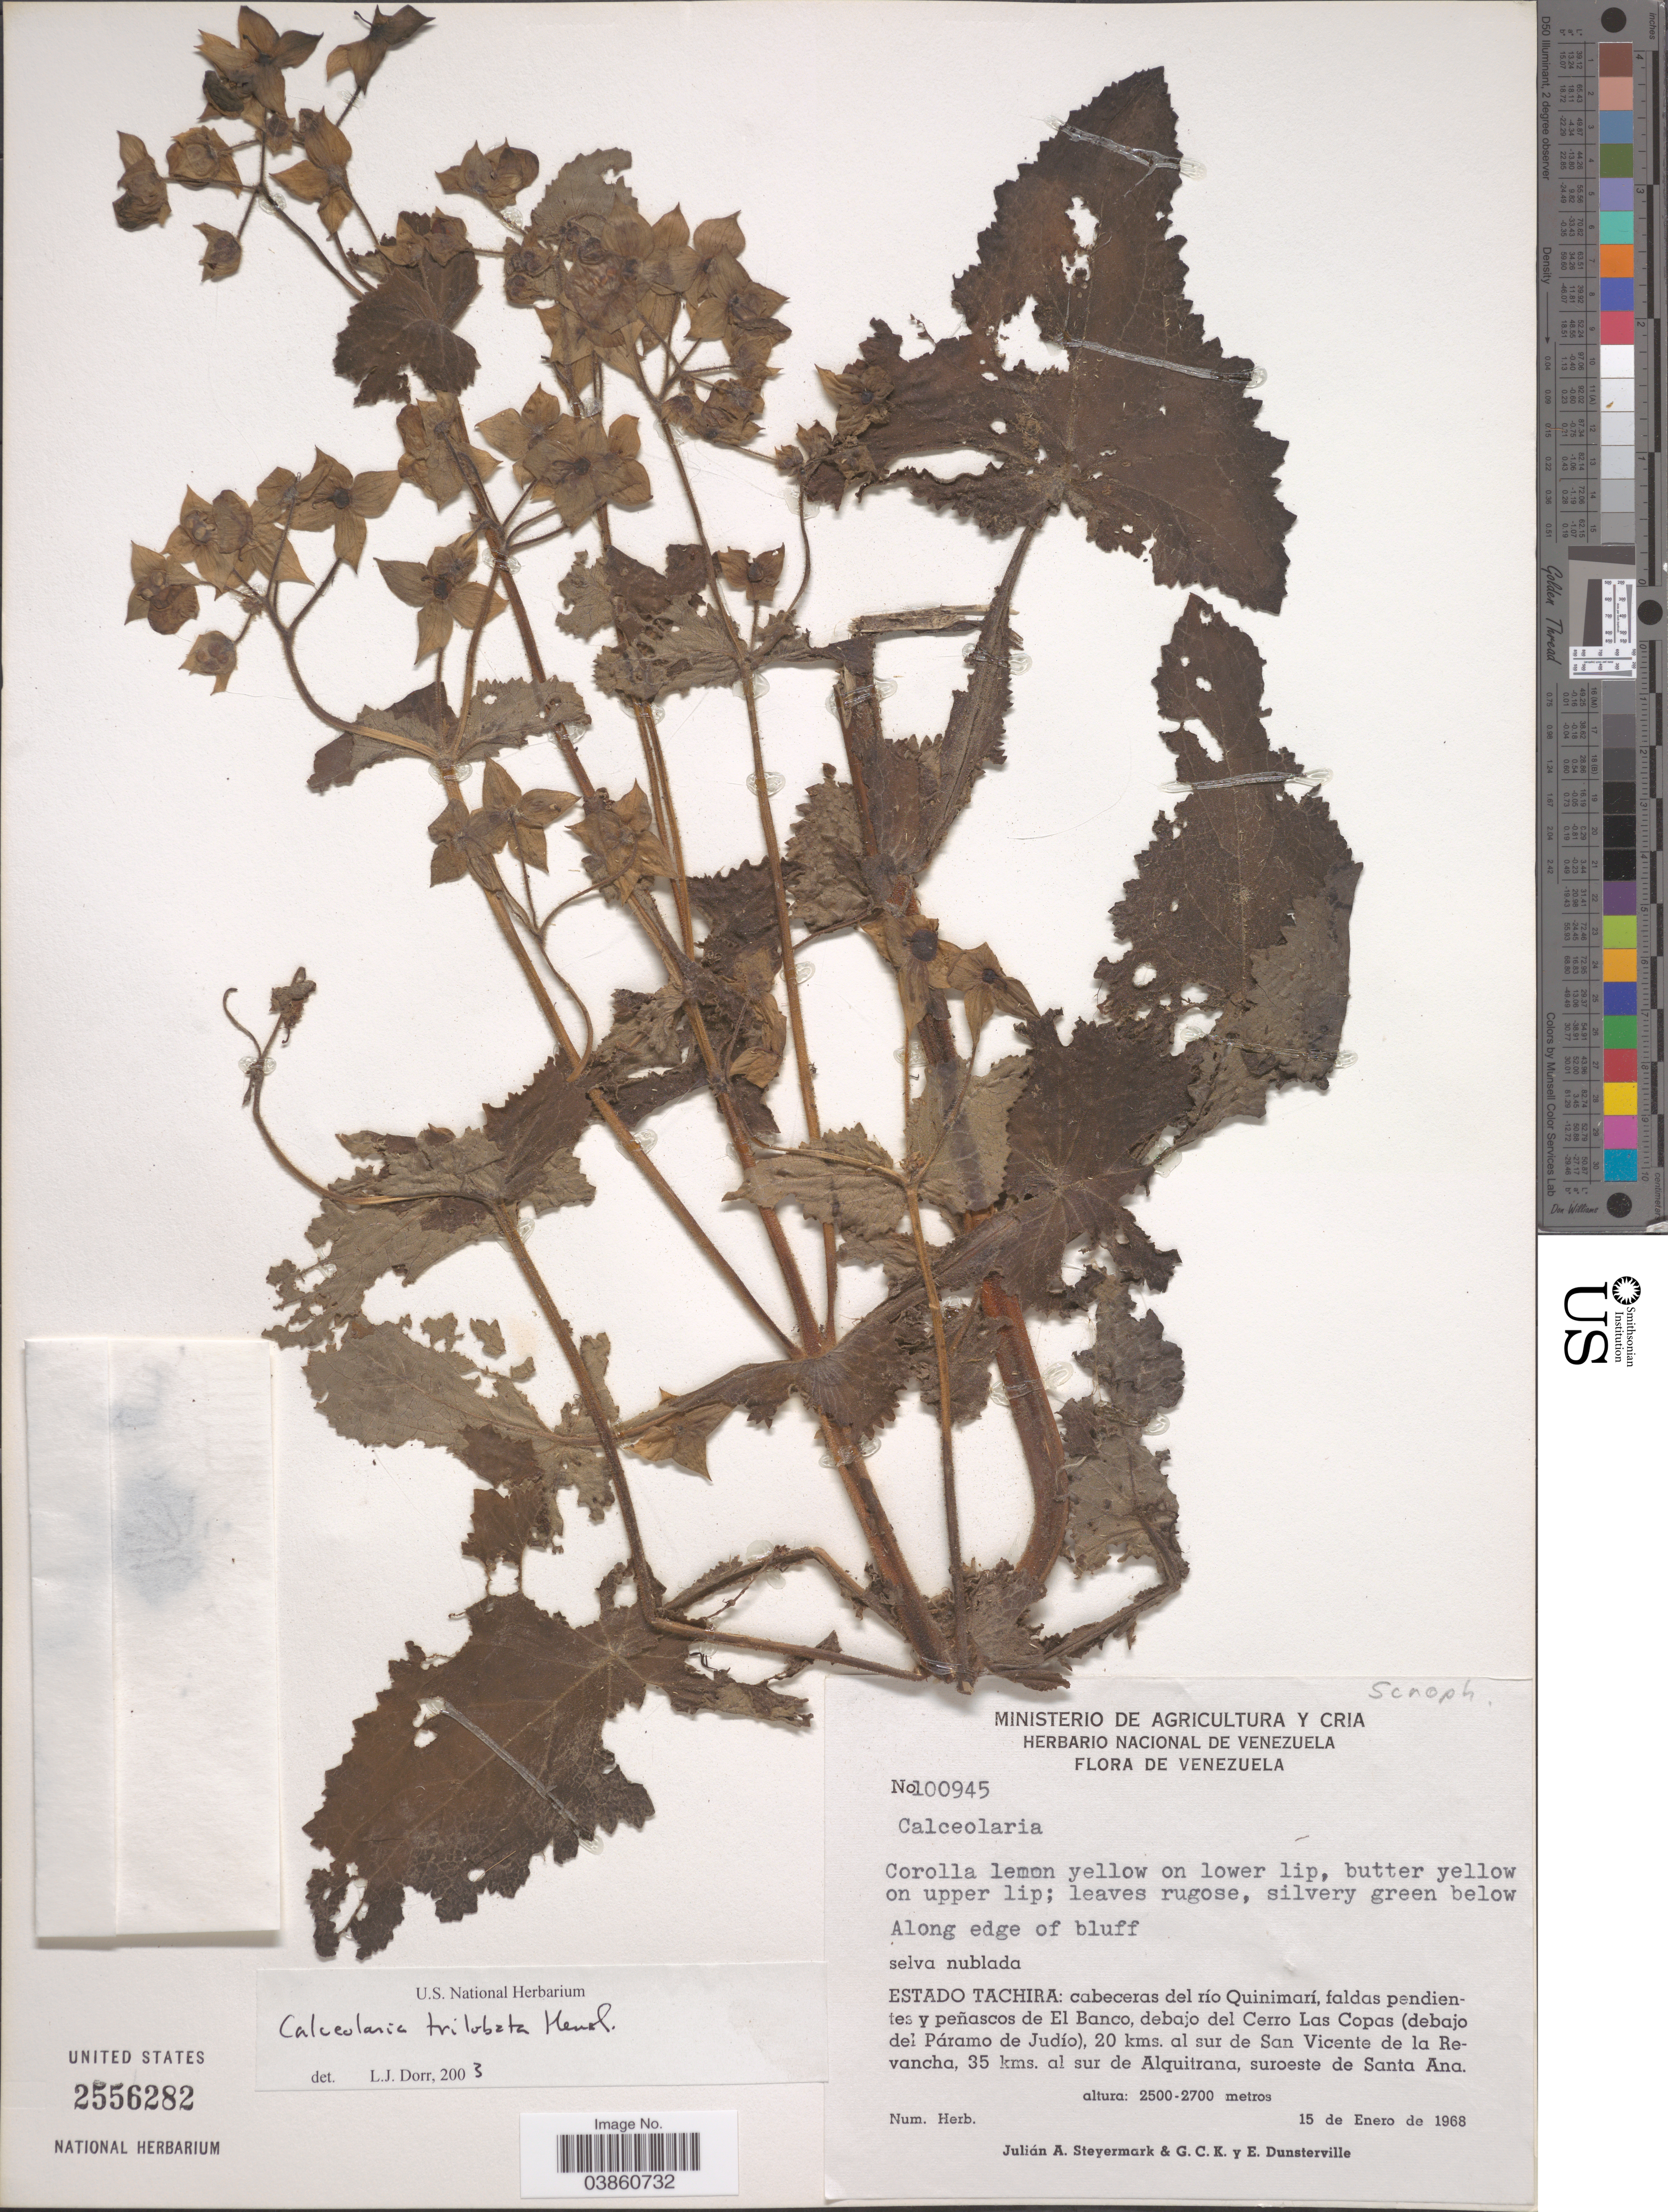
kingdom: Plantae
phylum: Tracheophyta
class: Magnoliopsida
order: Lamiales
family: Calceolariaceae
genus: Calceolaria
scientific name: Calceolaria trilobata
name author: Hemsl.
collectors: J. Steyermark, G. C. K. Dunsterville & E. Dunsterville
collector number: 100945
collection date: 1968-01-15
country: Venezuela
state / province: Tachira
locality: Along edge of bluff. Cabeceras del río Quinimarí, faldas pendientes y peñascos de El Banco, debajo del Cerro Las Copas (debajo del Páramo de Judío), 20 kms. al sur de San Vicente de la Revancha, 35 kms. al sur de Alquitrana, suroeste de Santa Ana.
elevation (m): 2500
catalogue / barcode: US 2556282